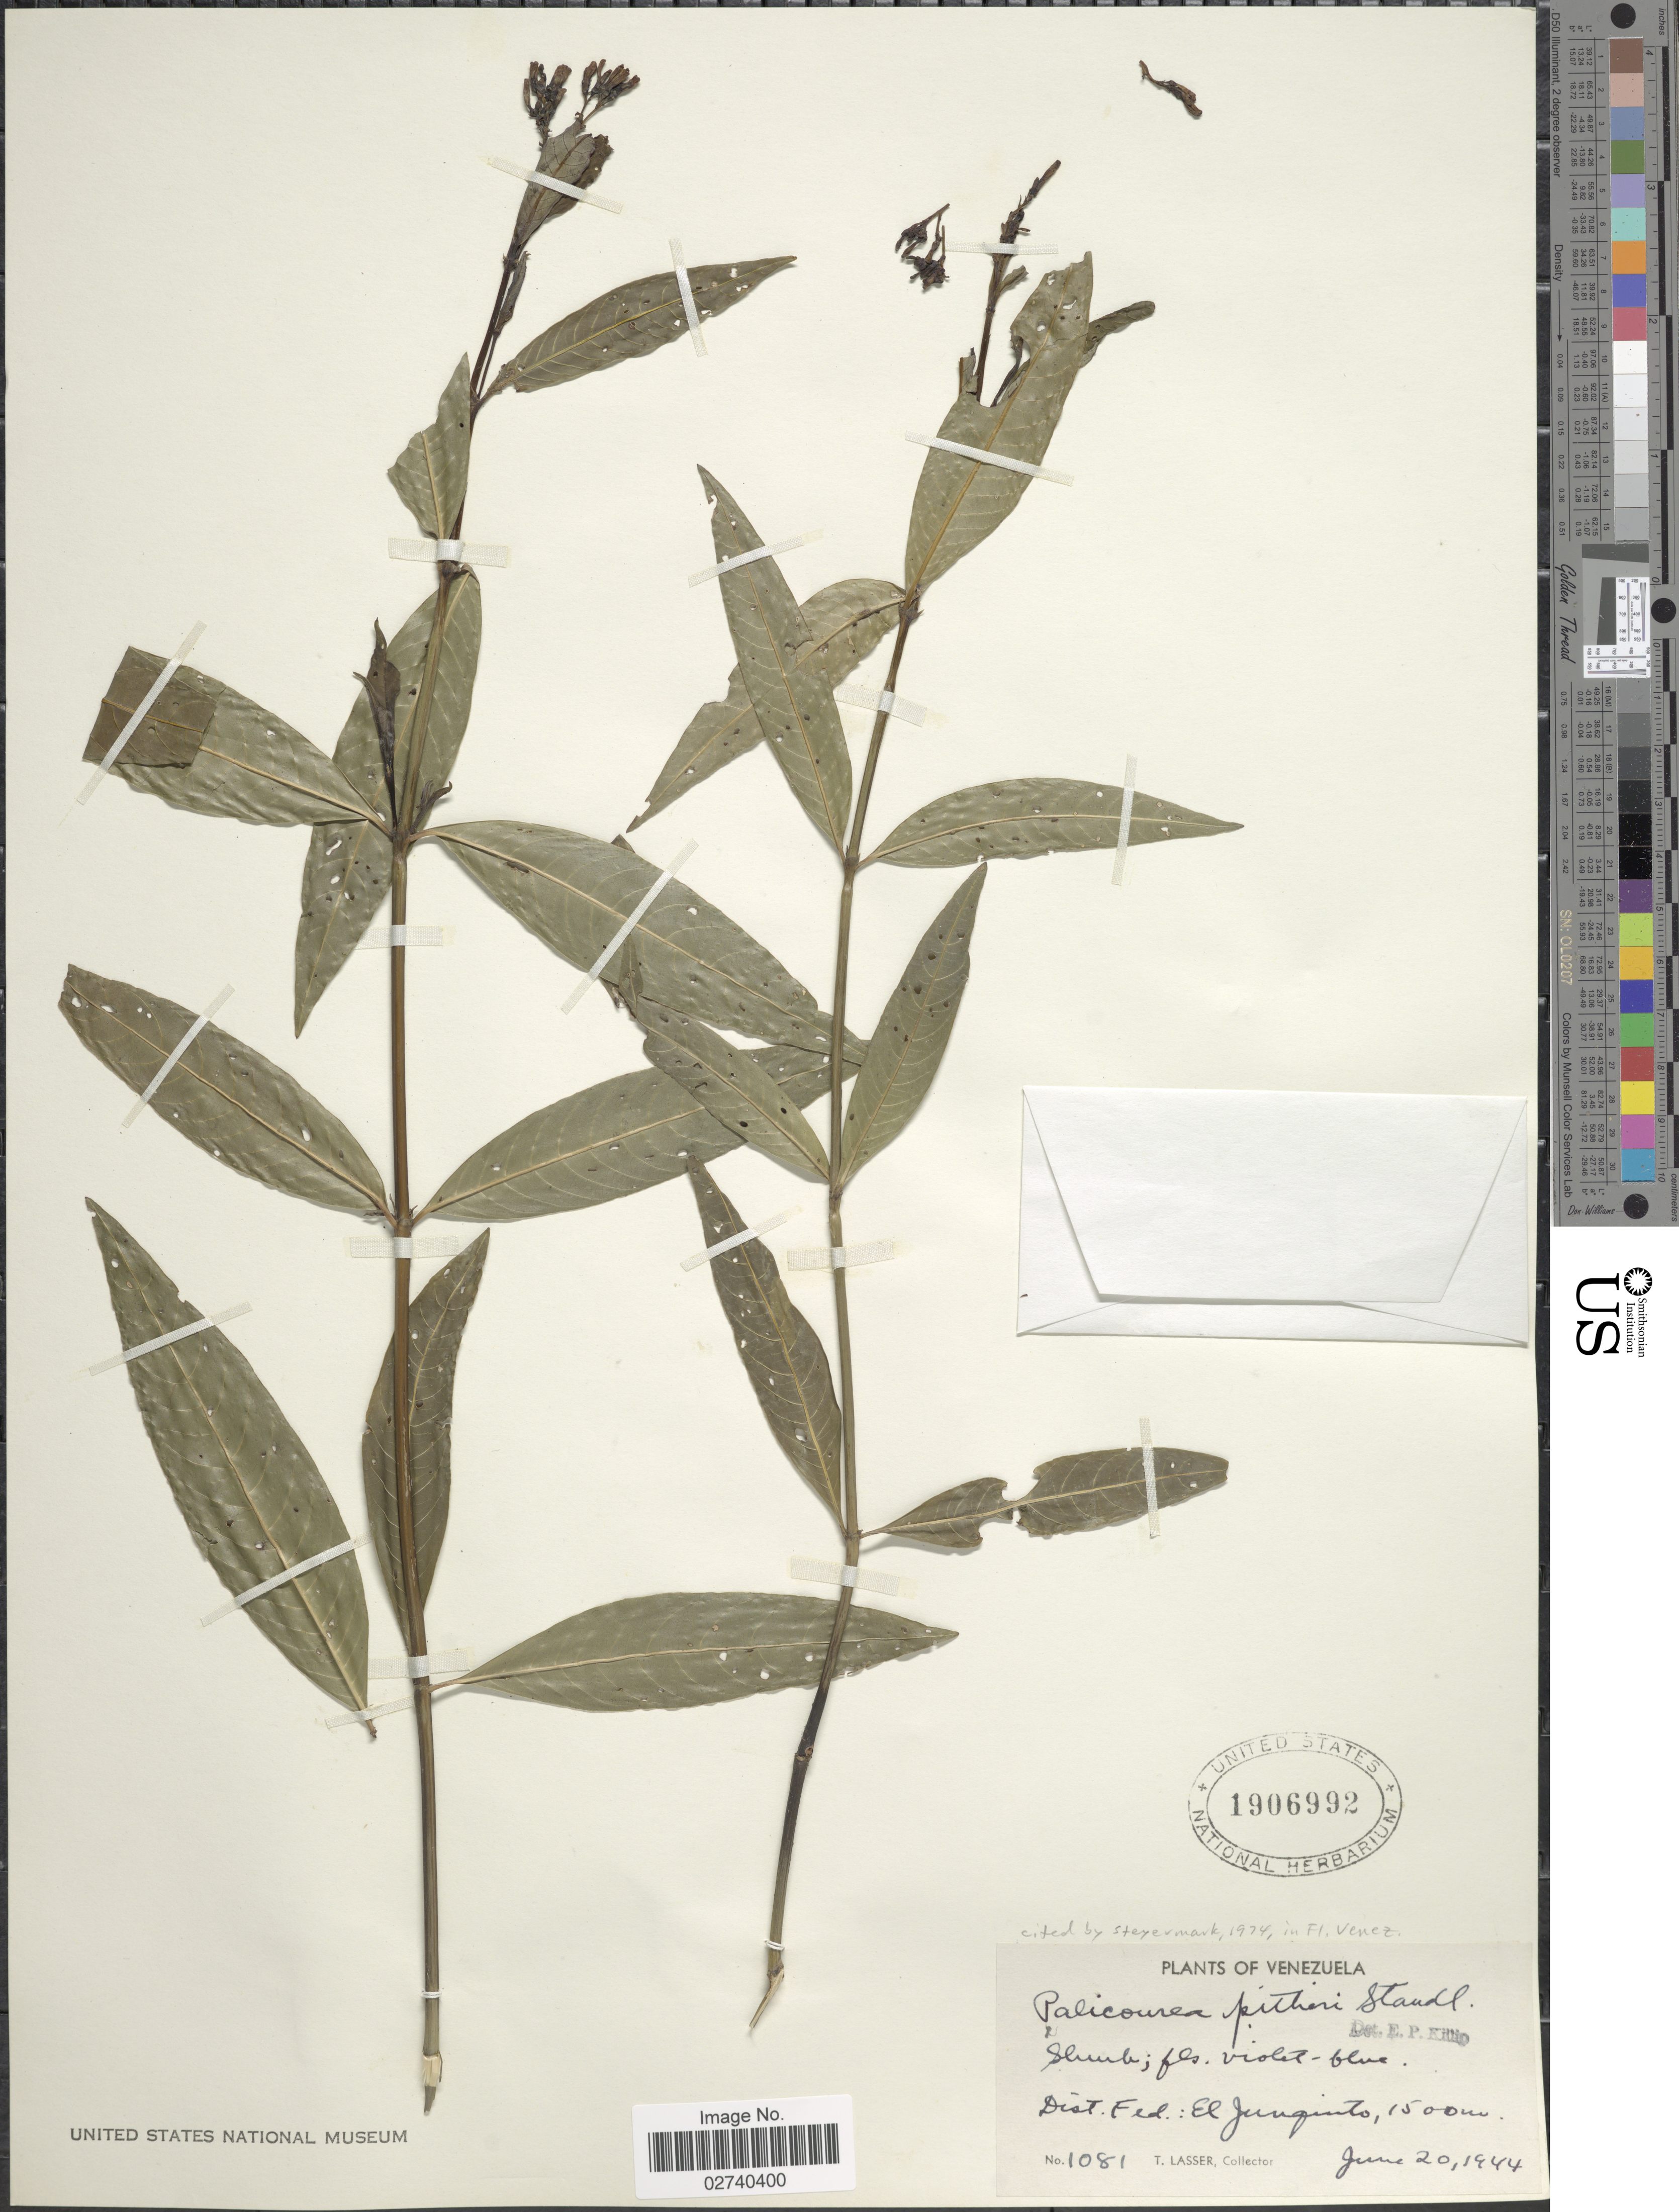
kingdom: Plantae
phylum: Tracheophyta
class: Magnoliopsida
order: Gentianales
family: Rubiaceae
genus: Palicourea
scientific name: Palicourea pittieri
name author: Standl.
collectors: T. Lasser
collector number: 1081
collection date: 1944-06-20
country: Venezuela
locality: Dist. Fed.: El Junquito.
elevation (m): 1500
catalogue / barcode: US 1906992